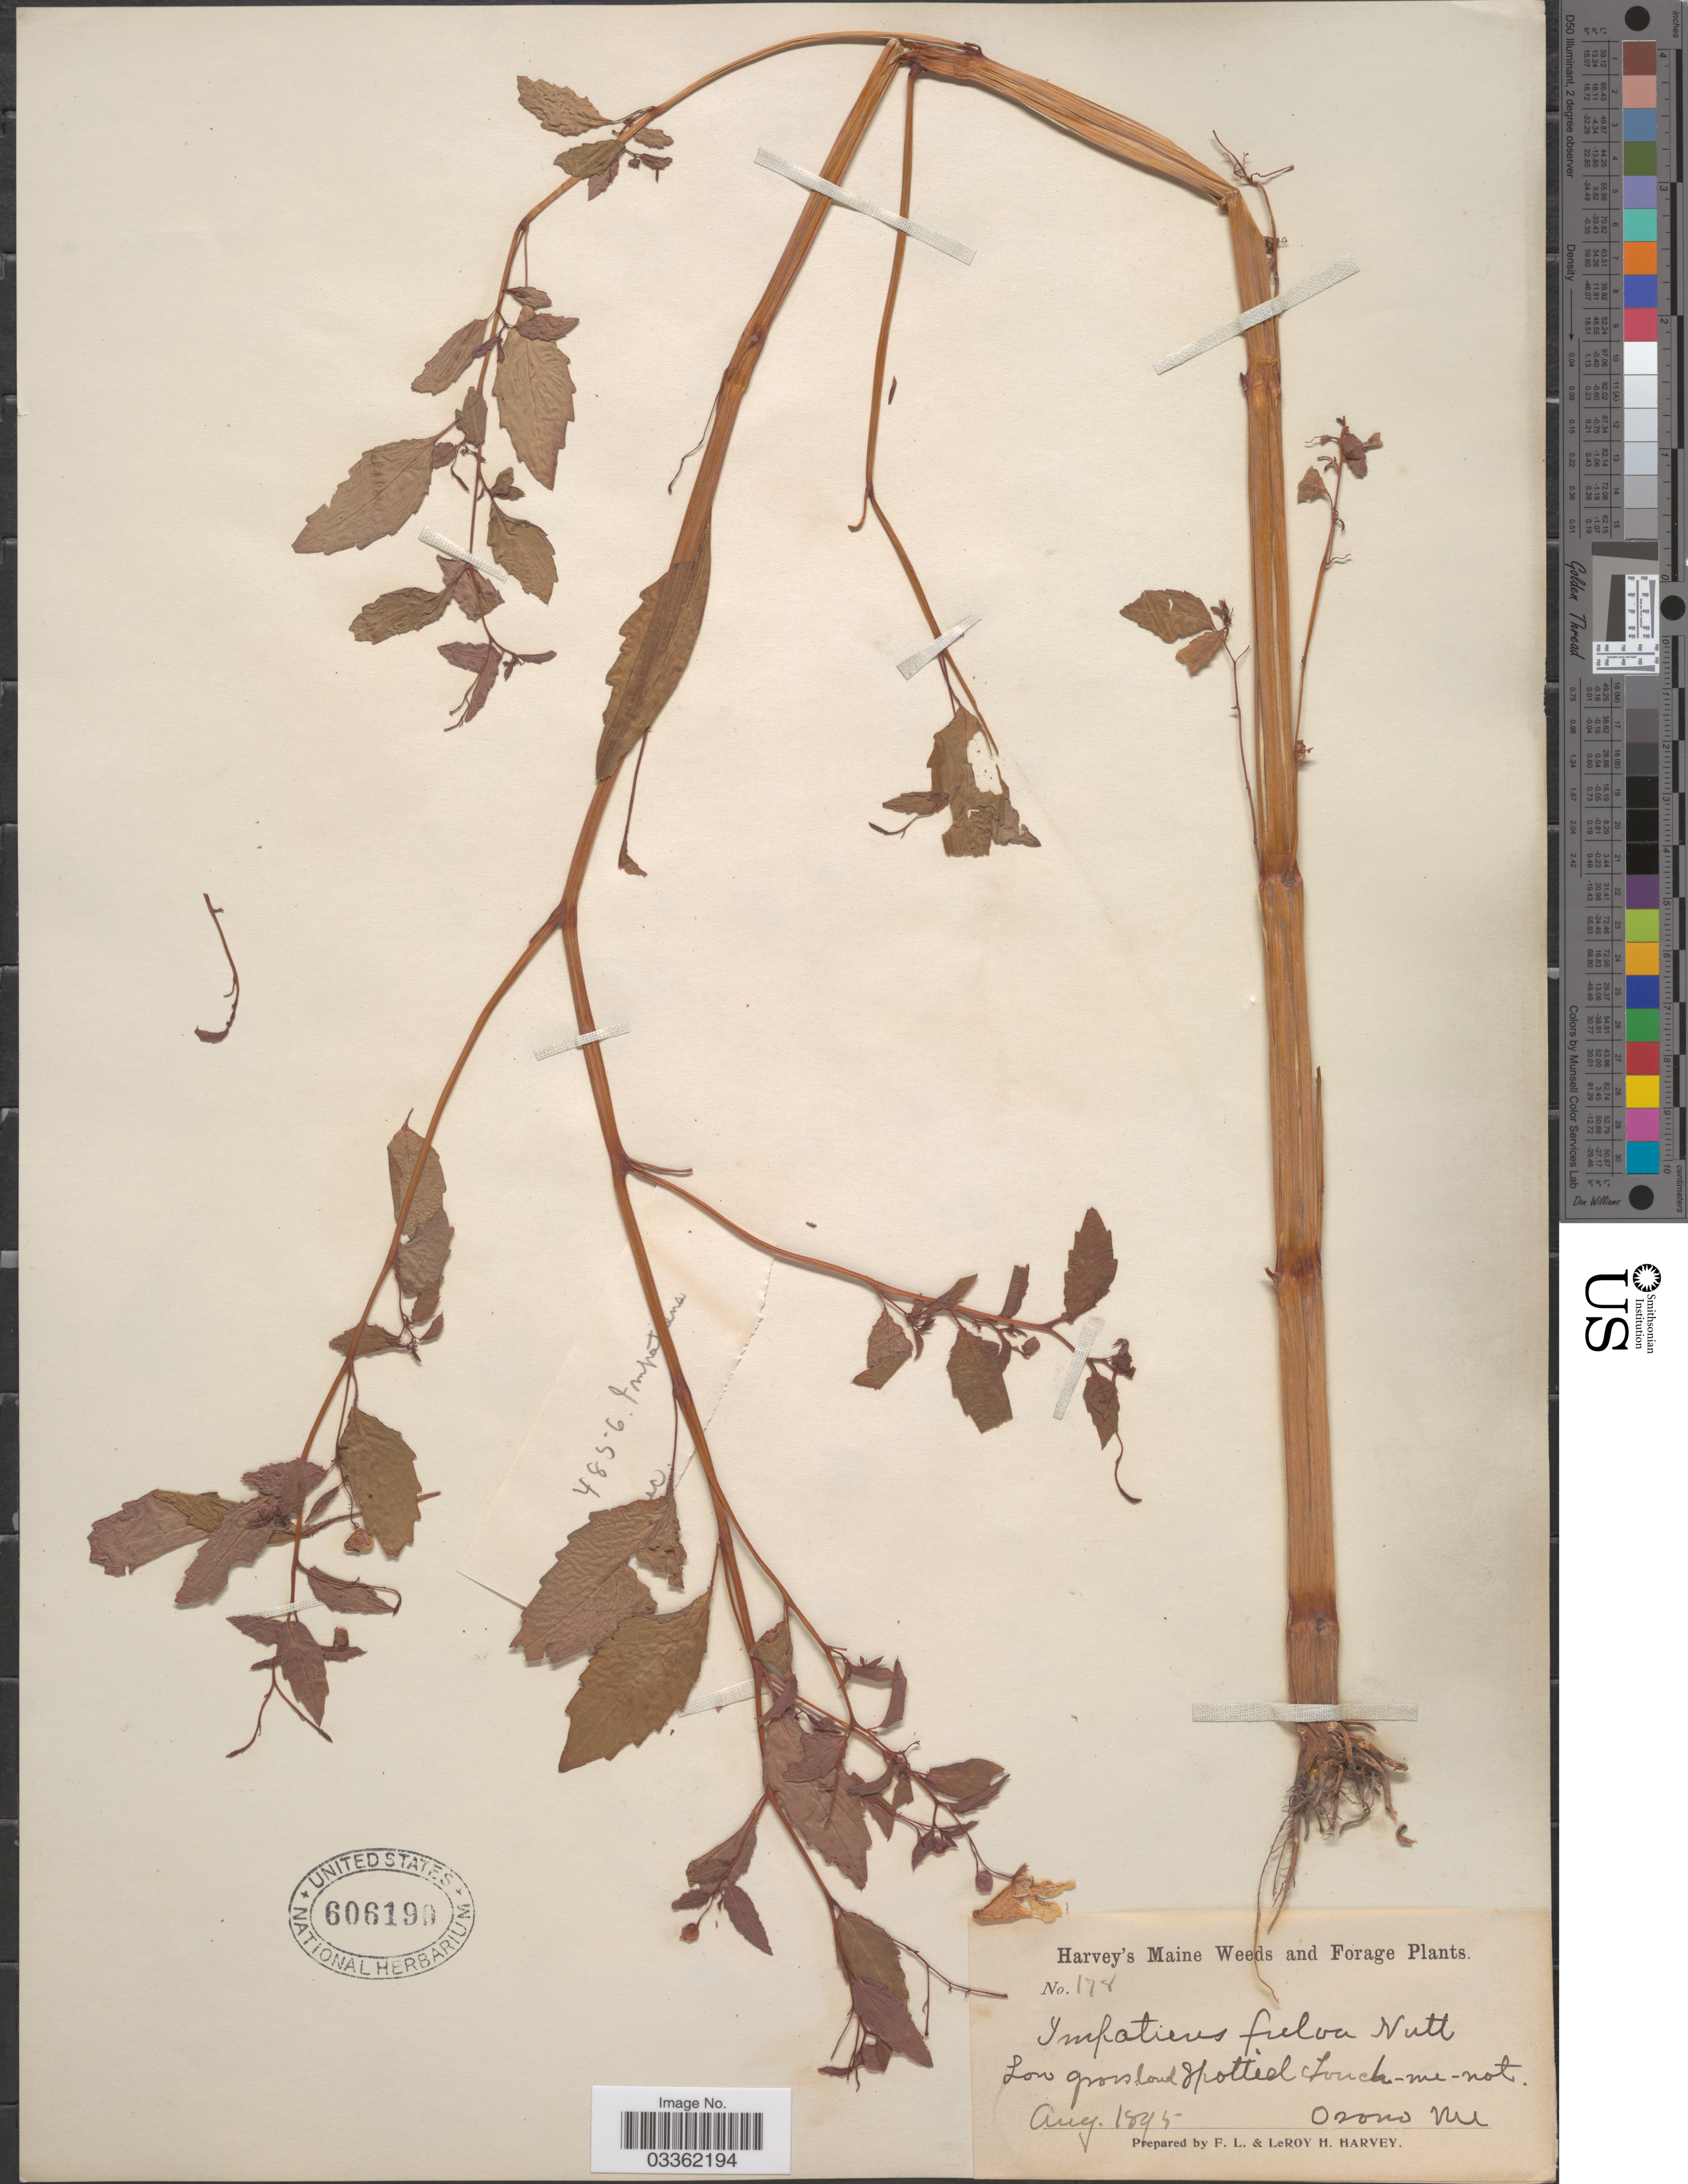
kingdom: Plantae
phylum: Tracheophyta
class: Magnoliopsida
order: Ericales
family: Balsaminaceae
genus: Impatiens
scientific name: Impatiens capensis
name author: Meerb.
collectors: F. L. Harvey & L. H. Harvey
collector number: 178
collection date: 1895-08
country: United States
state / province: Maine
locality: Orono Me.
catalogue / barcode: US 606190